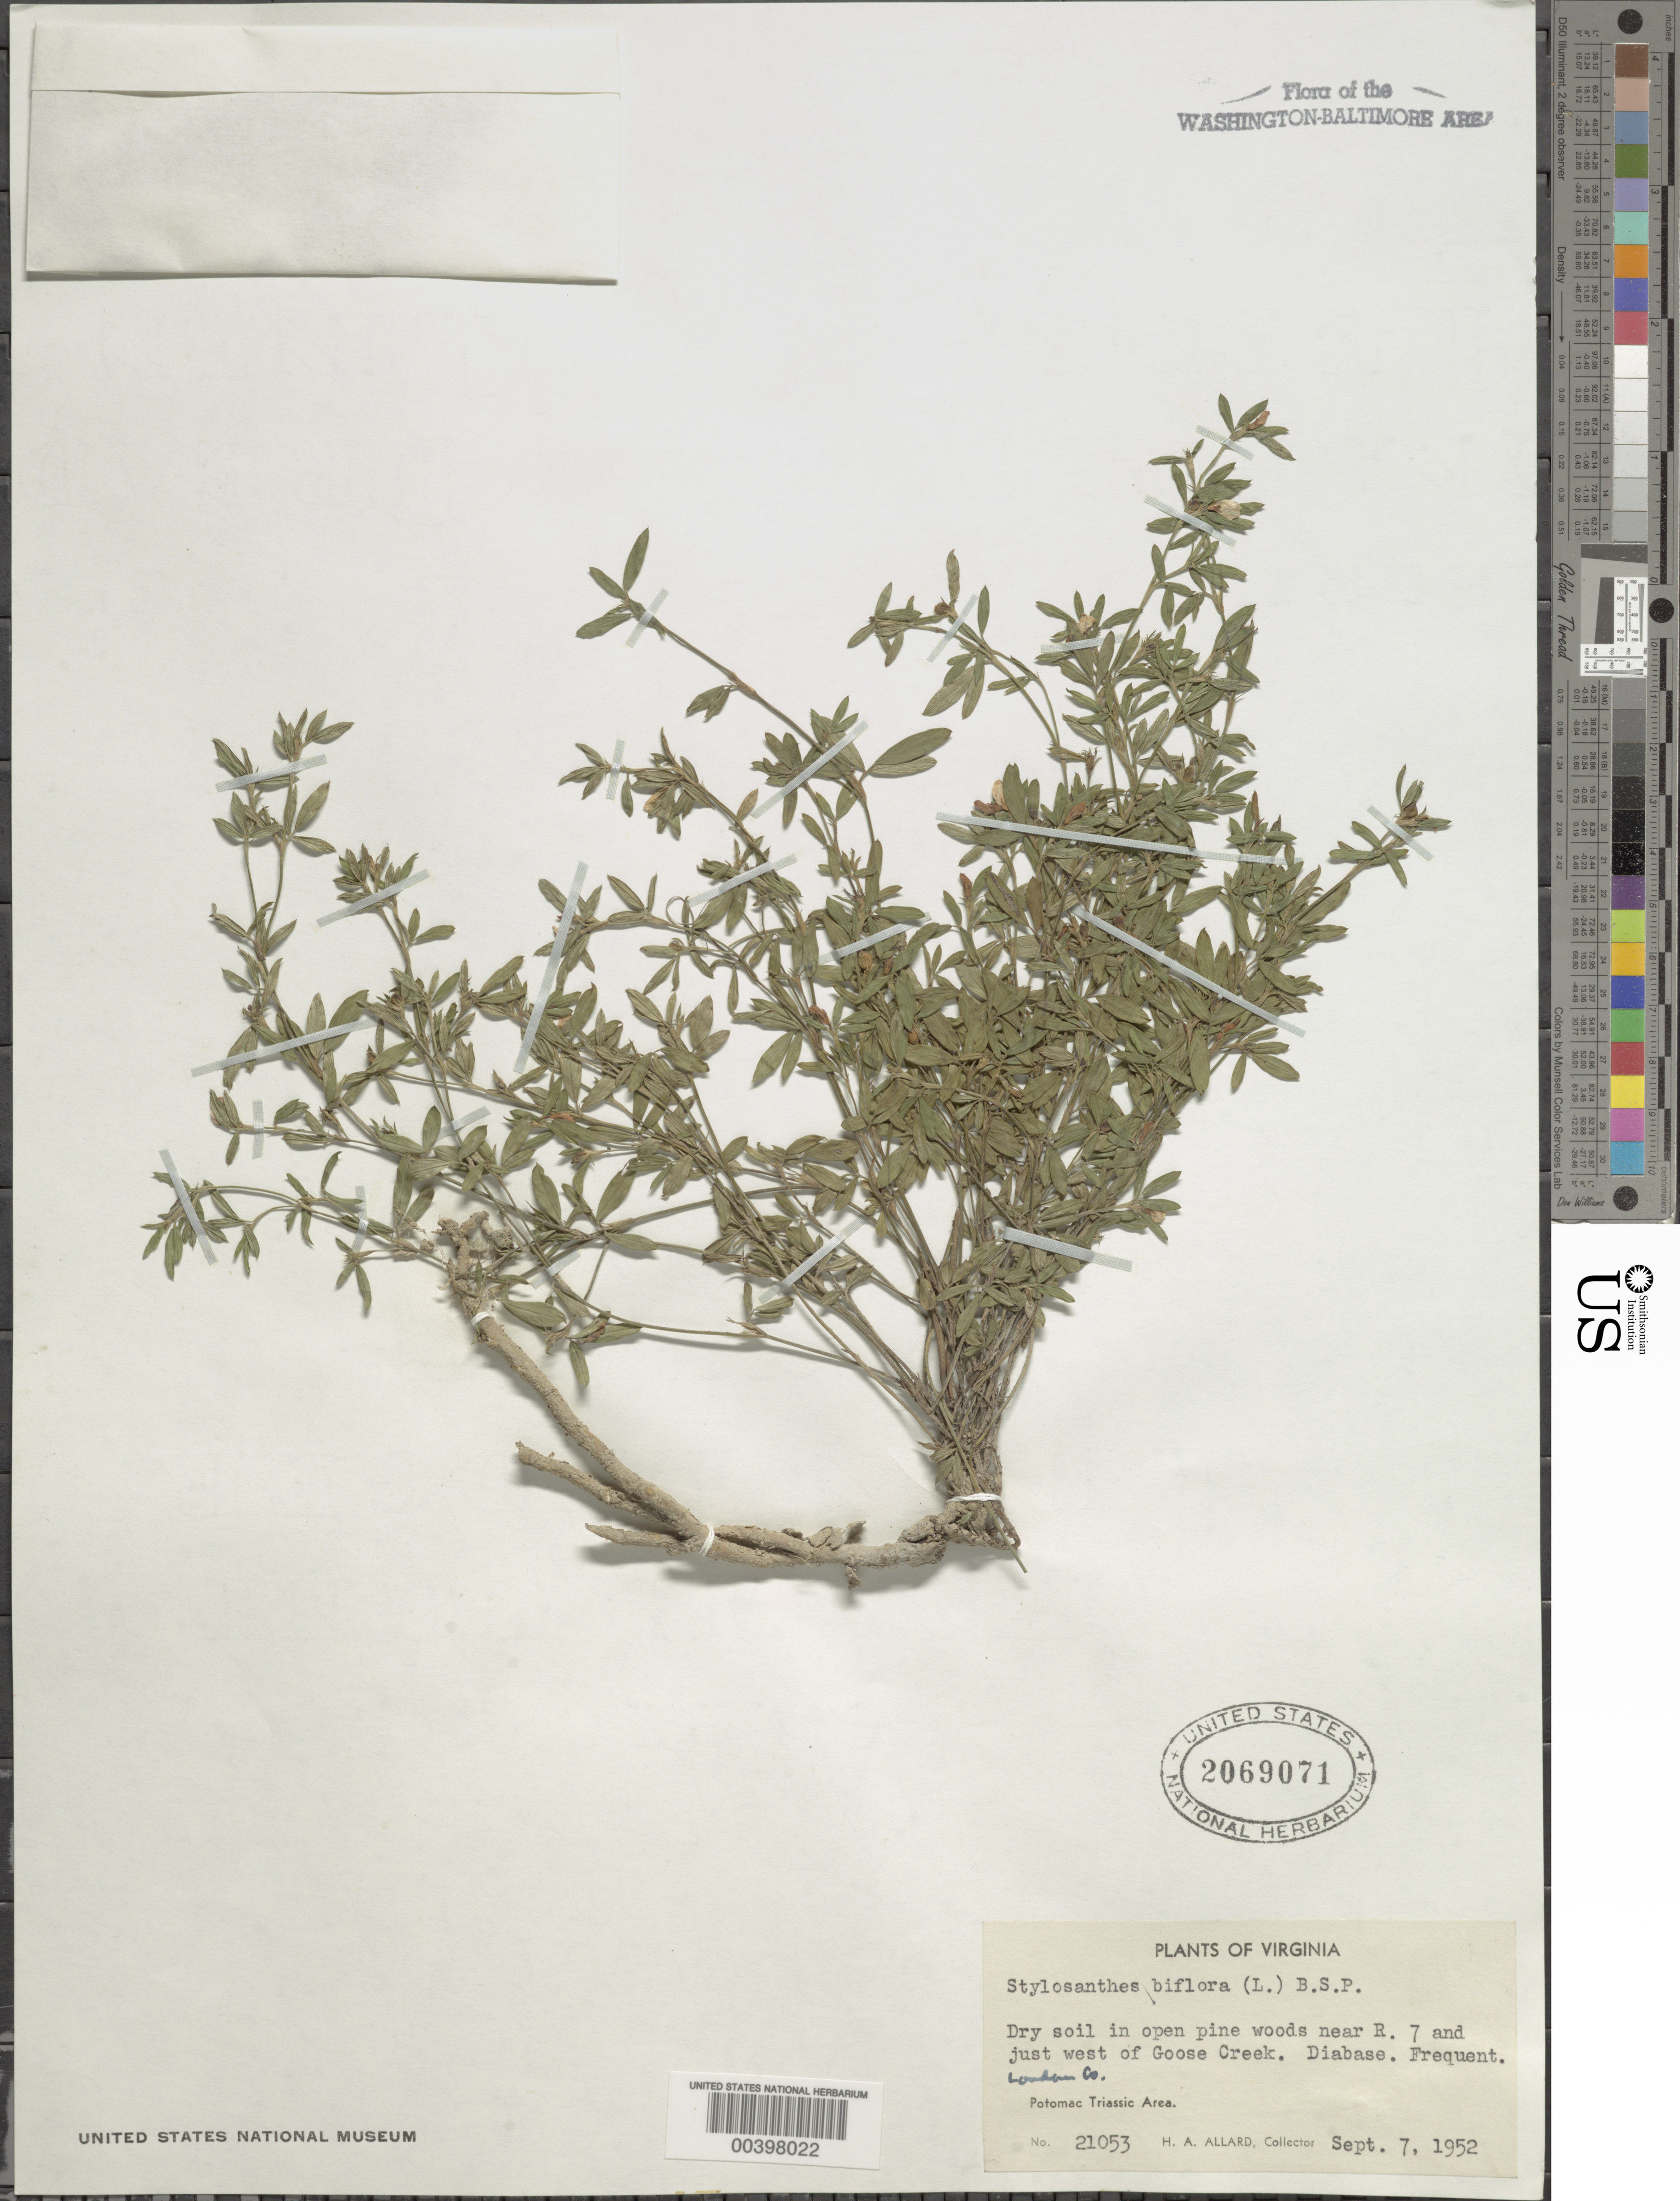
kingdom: Plantae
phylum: Tracheophyta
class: Magnoliopsida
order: Fabales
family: Fabaceae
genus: Stylosanthes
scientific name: Stylosanthes biflora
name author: (L.) Britton et al.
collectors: H. A. Allard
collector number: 21053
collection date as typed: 07 Sep 1952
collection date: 1952-09-07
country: United States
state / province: Virginia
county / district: Loudoun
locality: Near Route 7 and west of Goose Creek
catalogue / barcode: US 2069071